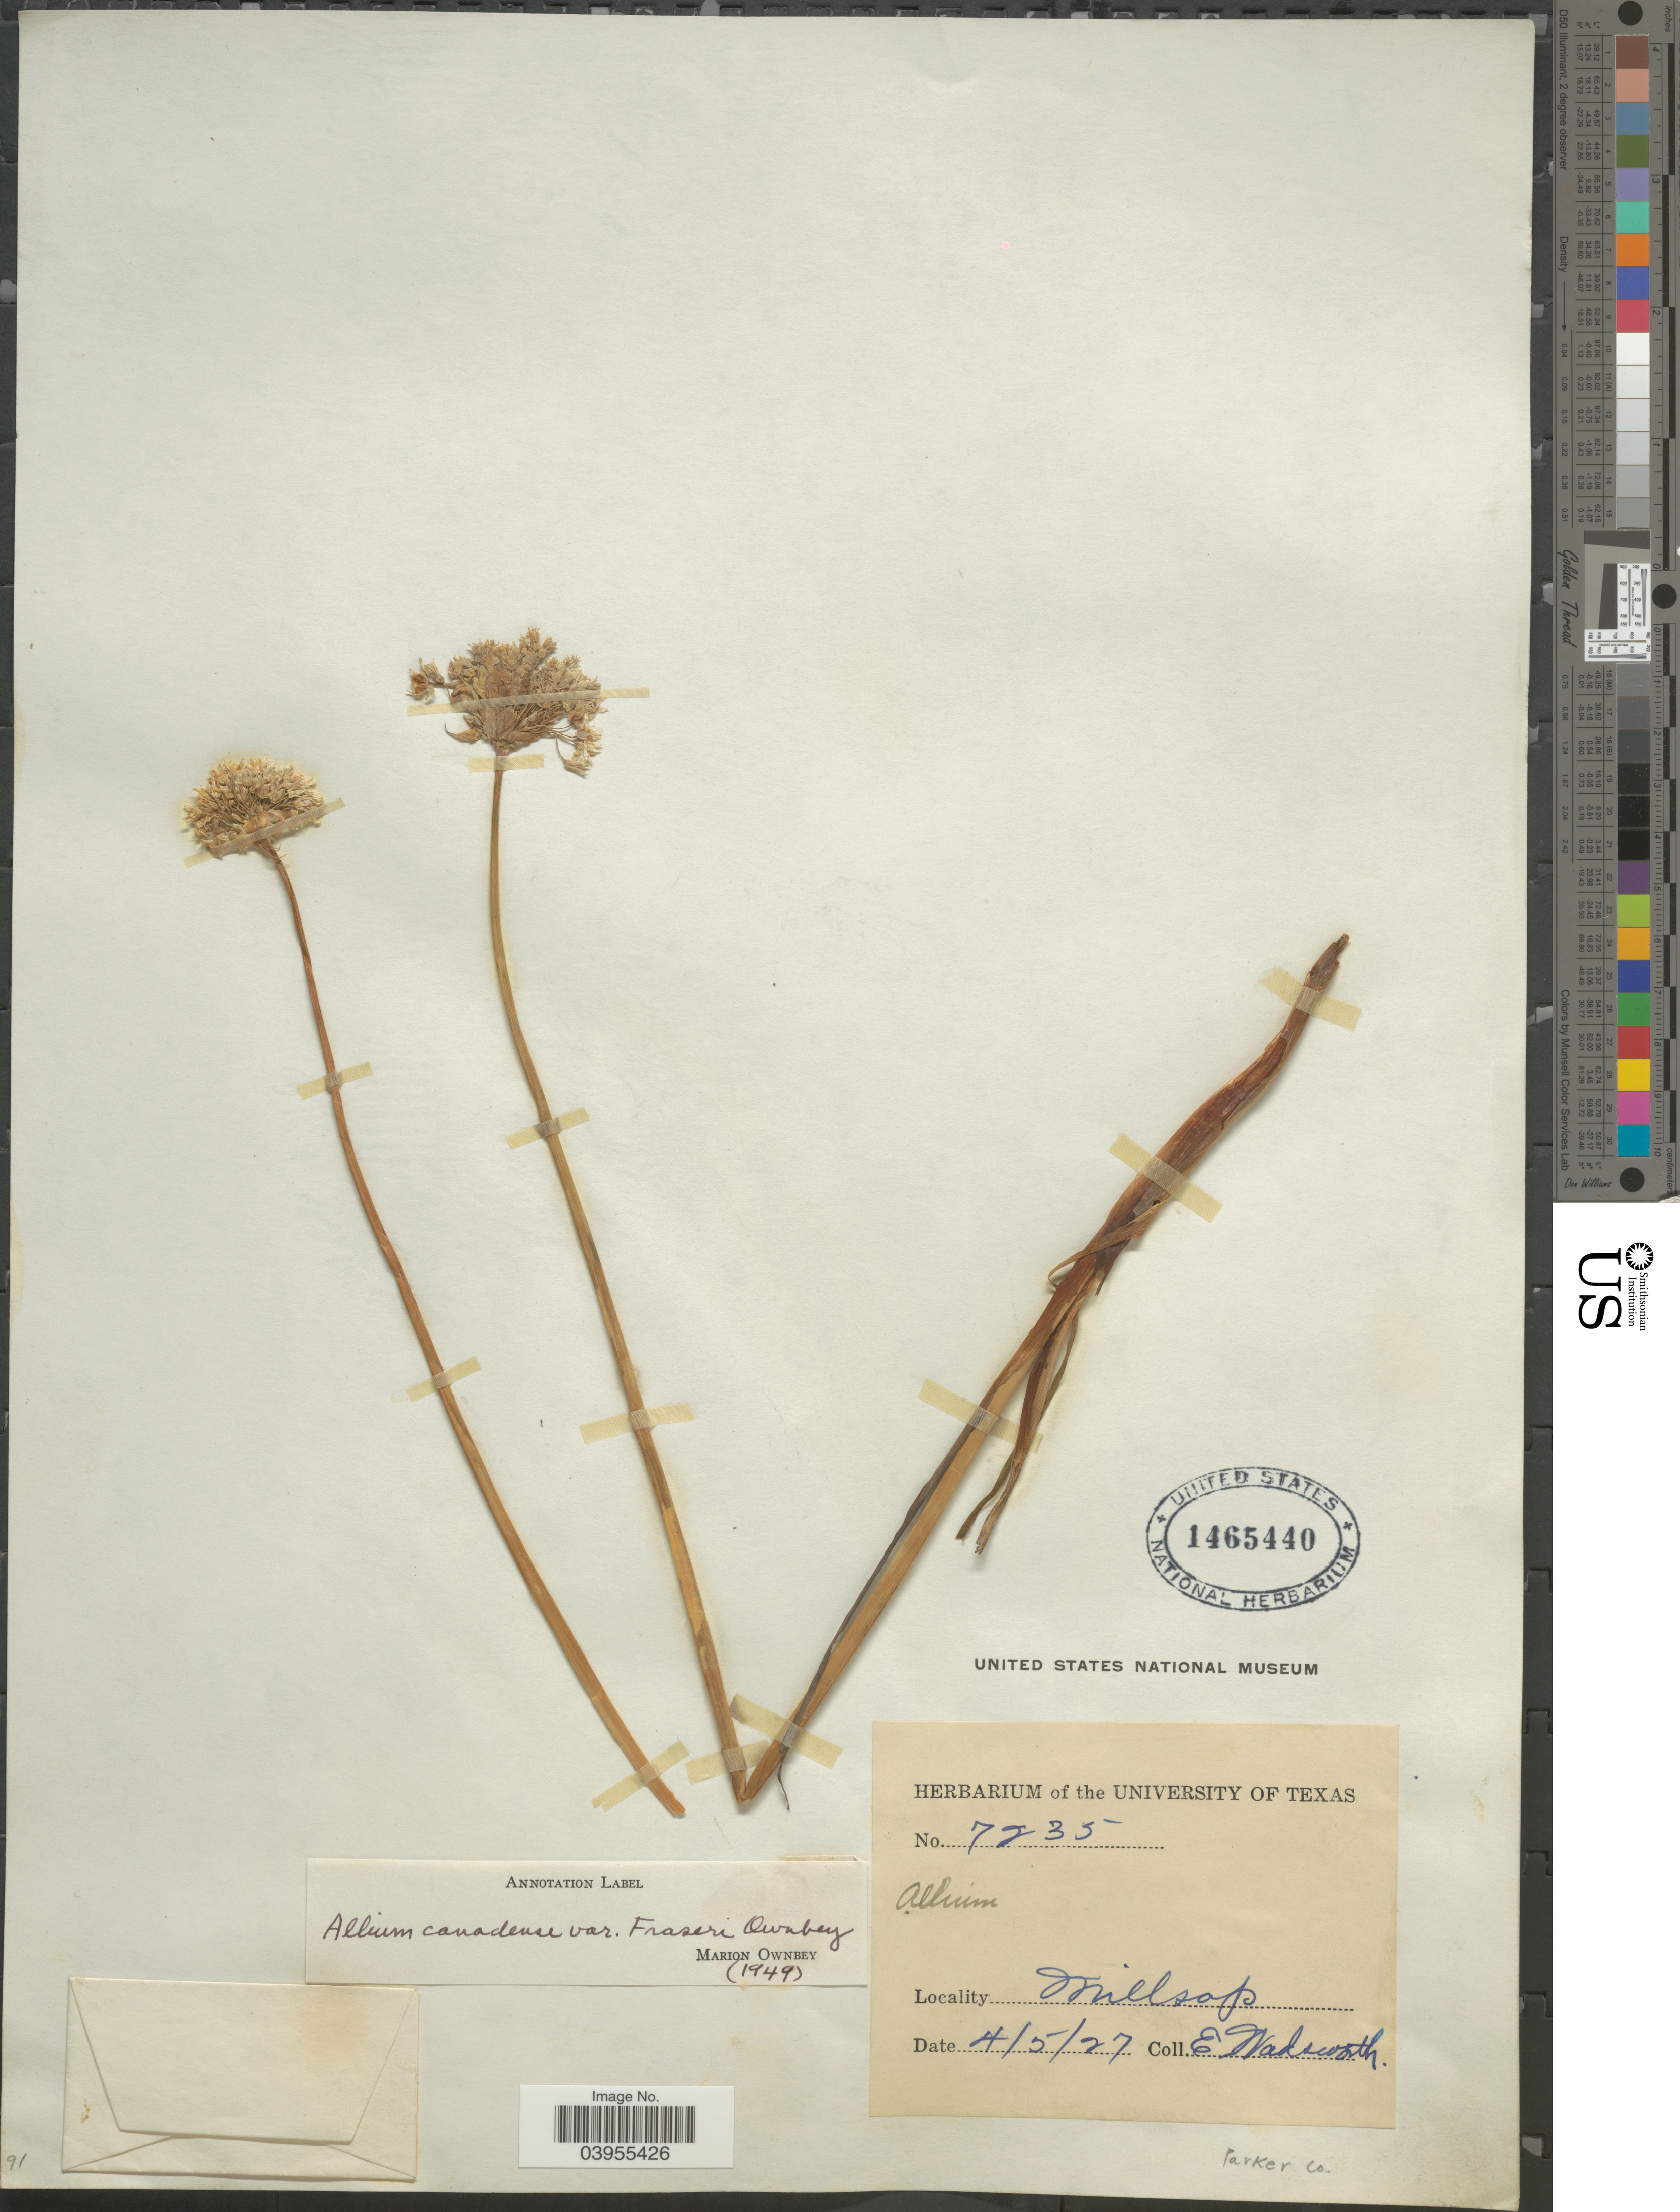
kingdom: Plantae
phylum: Tracheophyta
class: Liliopsida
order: Asparagales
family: Amaryllidaceae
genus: Allium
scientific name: Allium canadense var. fraseri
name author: Ownbey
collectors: E. Wadsworth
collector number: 7235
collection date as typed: Transcribed d/m/y: 5/4/27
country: United States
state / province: Texas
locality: Millsap. Parker Co.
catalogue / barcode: US 1465440